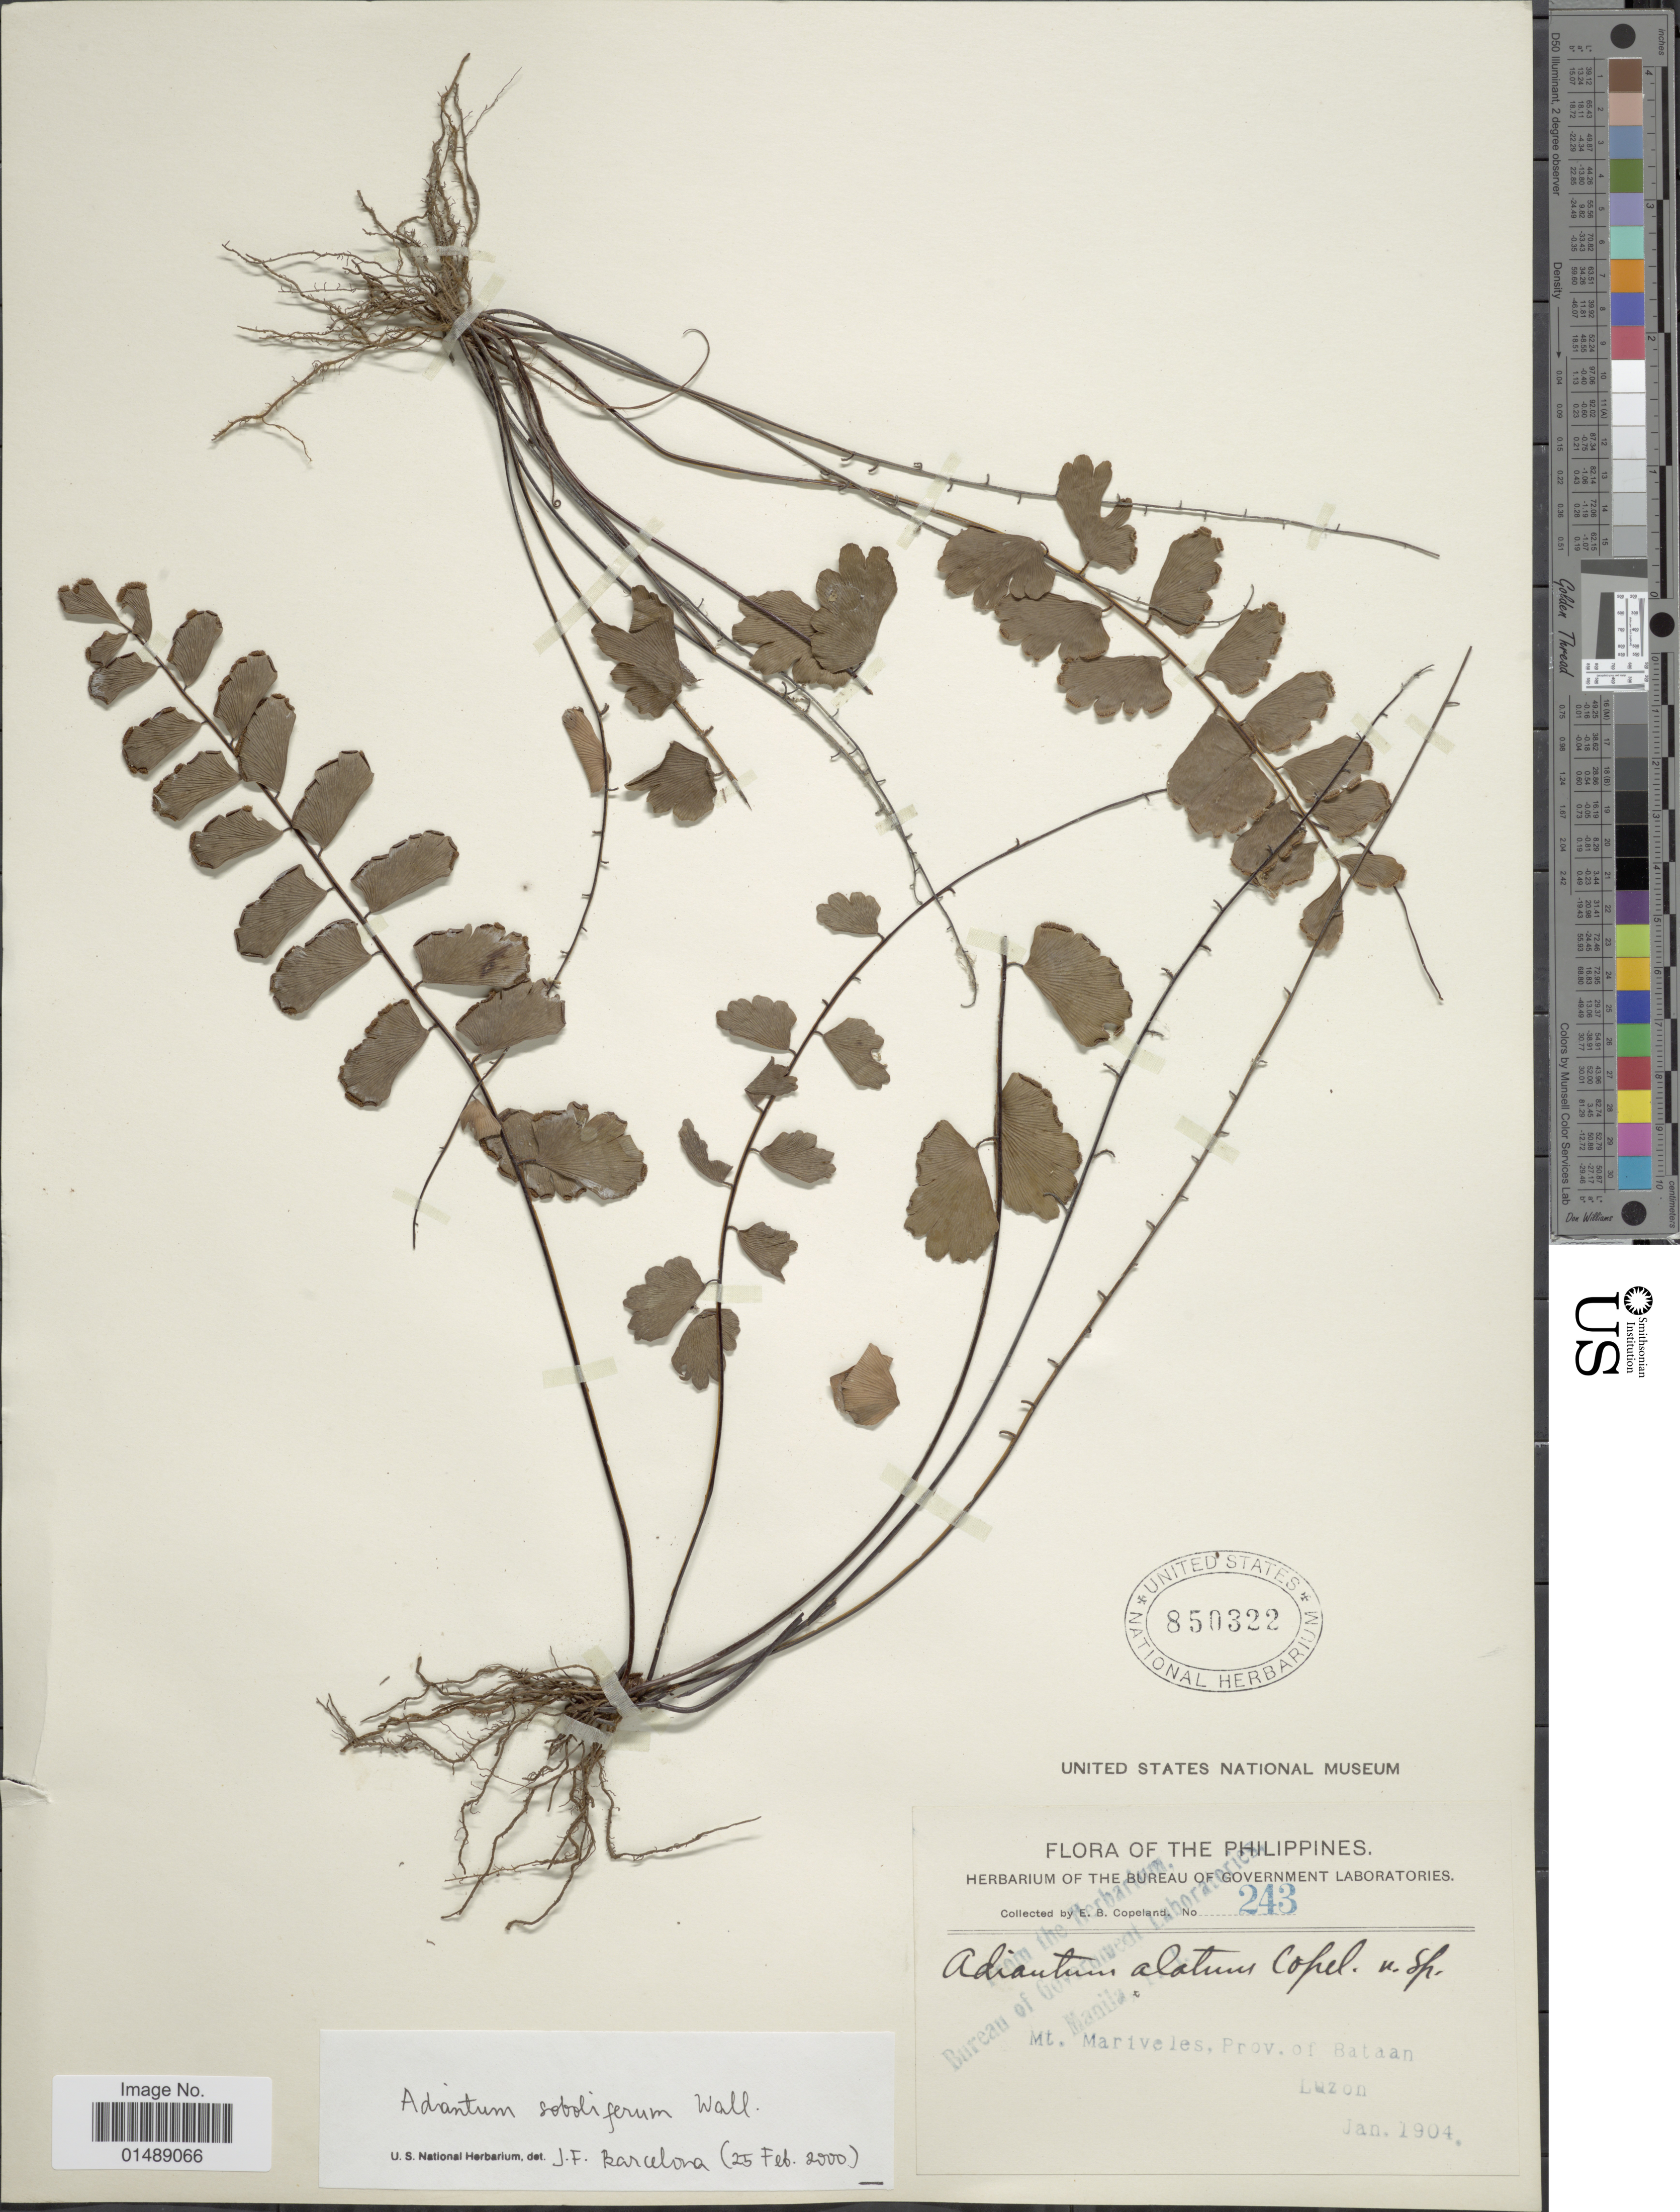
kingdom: Plantae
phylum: Tracheophyta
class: Polypodiopsida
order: Polypodiales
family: Pteridaceae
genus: Adiantum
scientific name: Adiantum soboliferum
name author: Wall. ex Hook.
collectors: E. B. Copeland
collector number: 243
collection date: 1904-01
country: Philippines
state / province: Cagayan Valley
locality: Mt. Mariveles, Prov. of Bataan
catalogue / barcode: US 850322